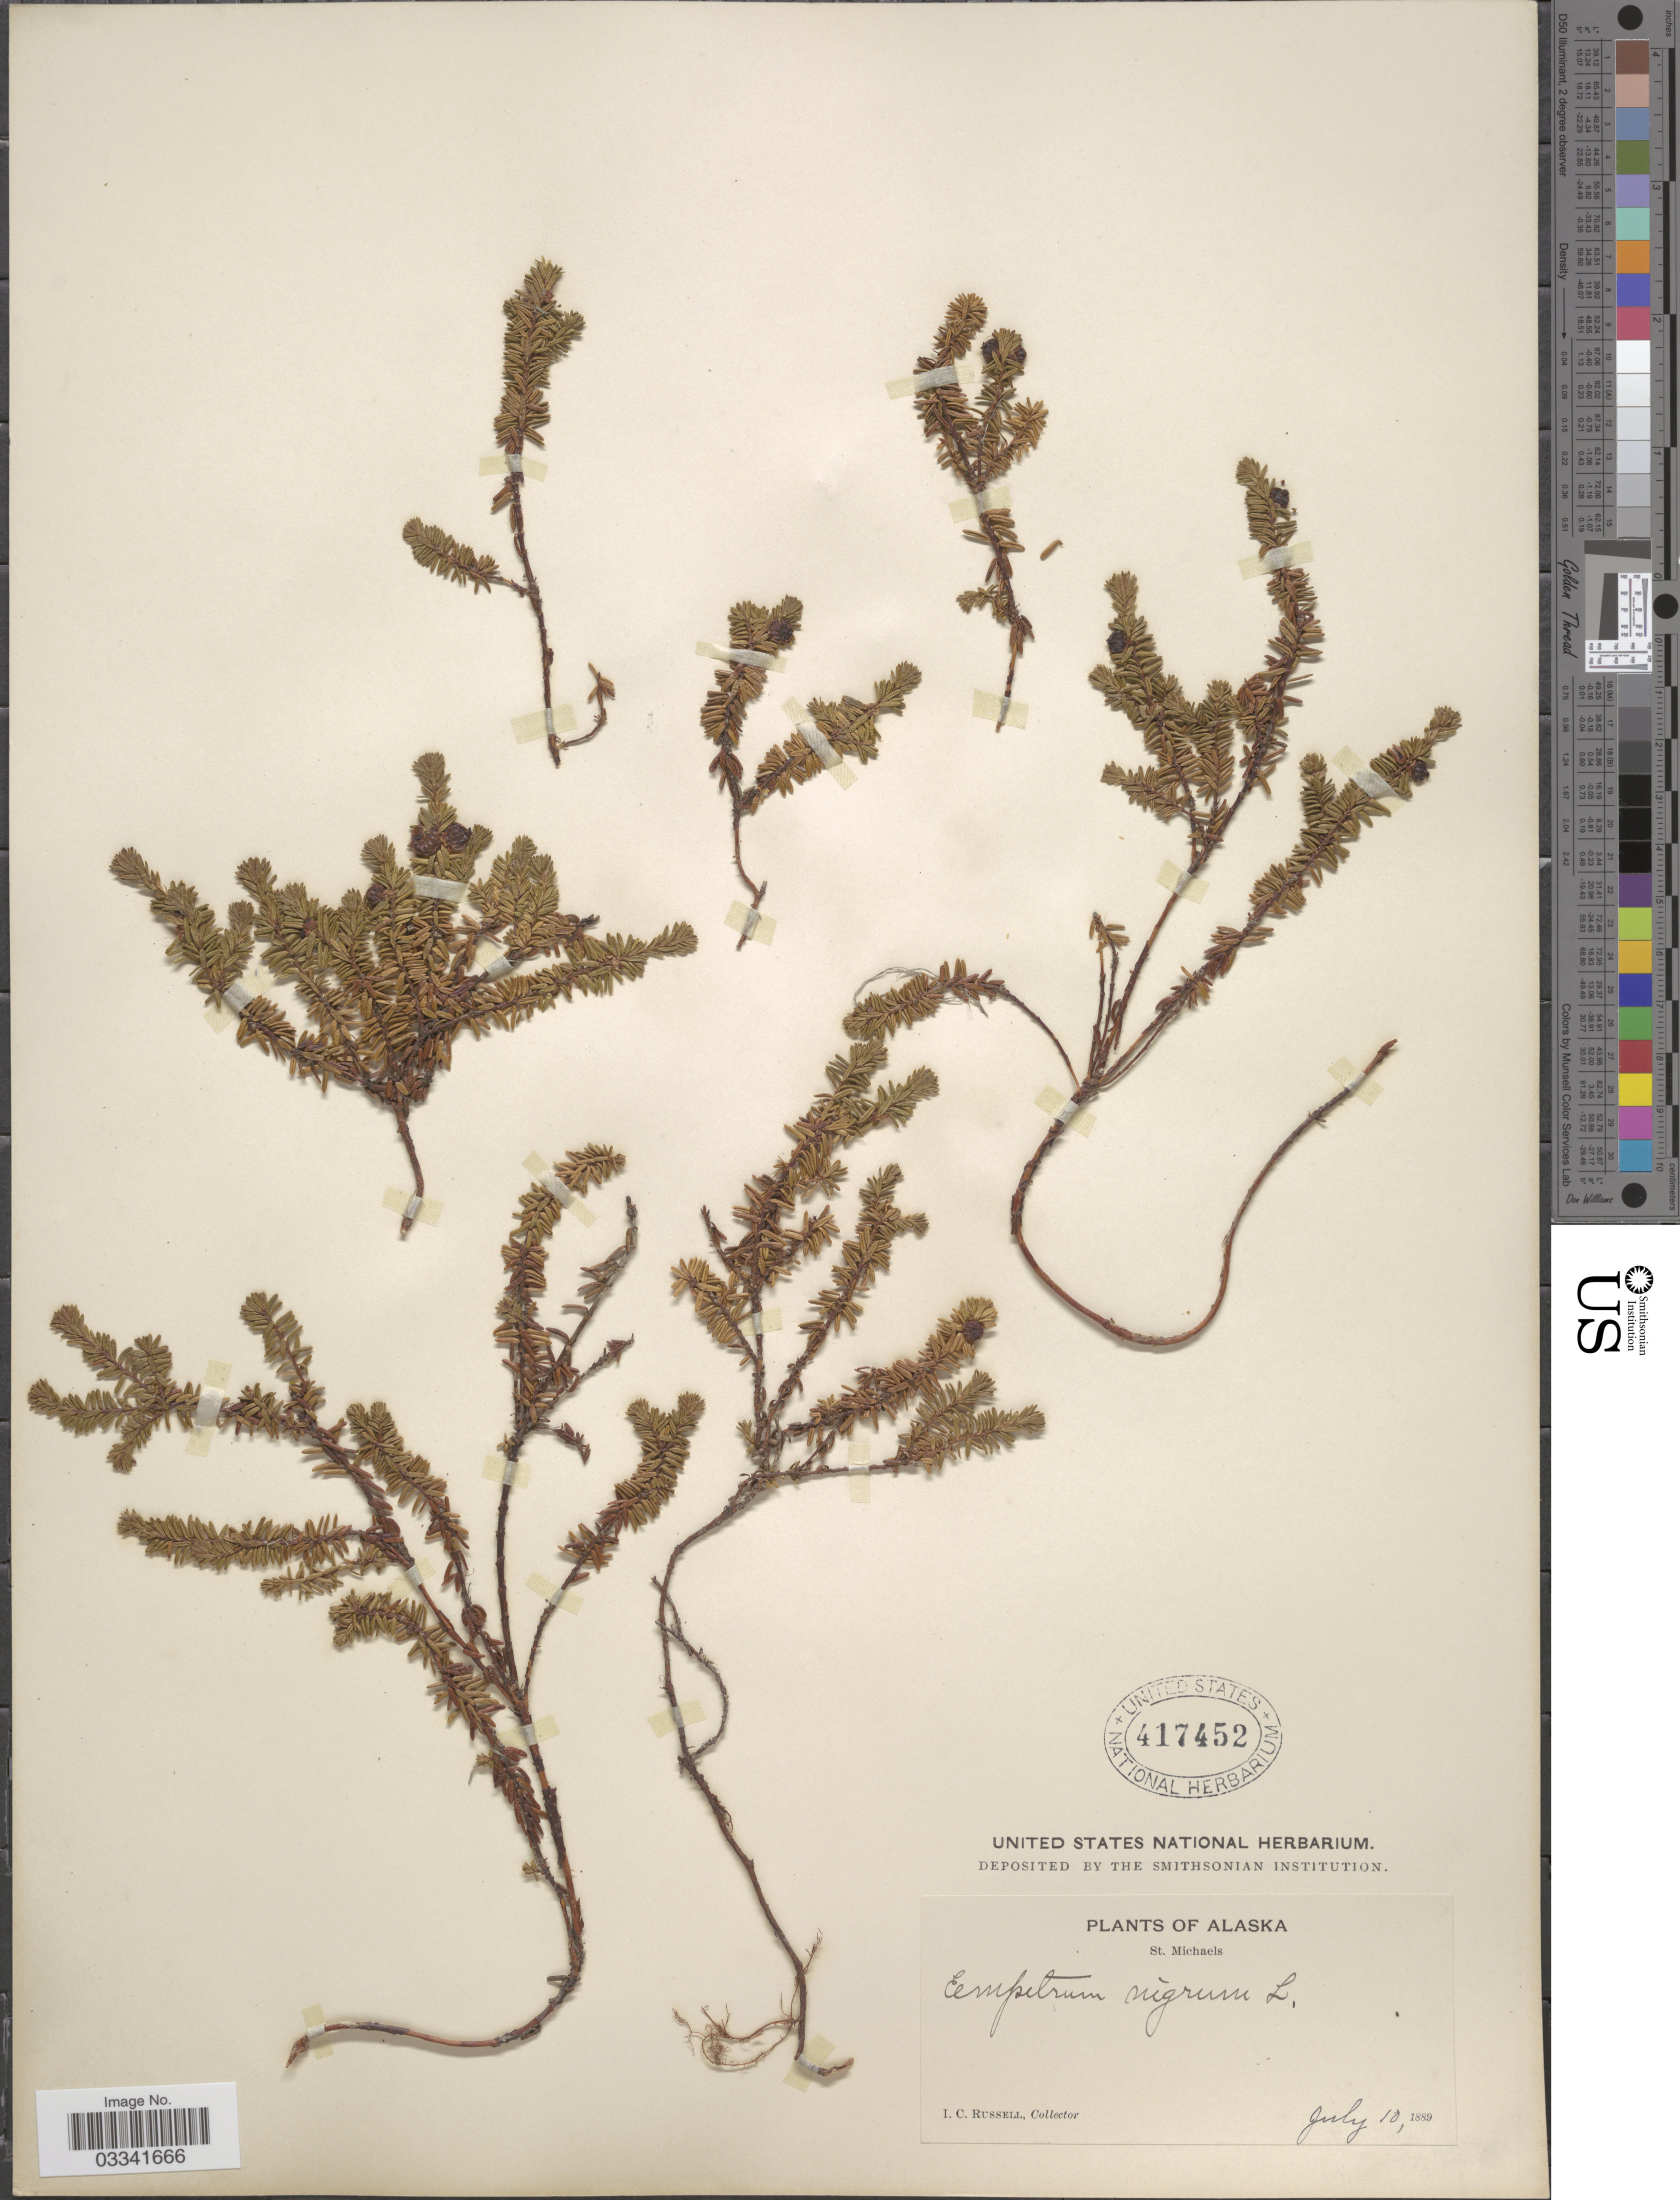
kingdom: Plantae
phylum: Tracheophyta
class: Magnoliopsida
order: Ericales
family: Ericaceae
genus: Empetrum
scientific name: Empetrum nigrum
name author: L.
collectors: I. C. Russell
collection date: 1889-07-10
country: United States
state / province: Alaska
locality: St. Michaels.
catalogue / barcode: US 417452